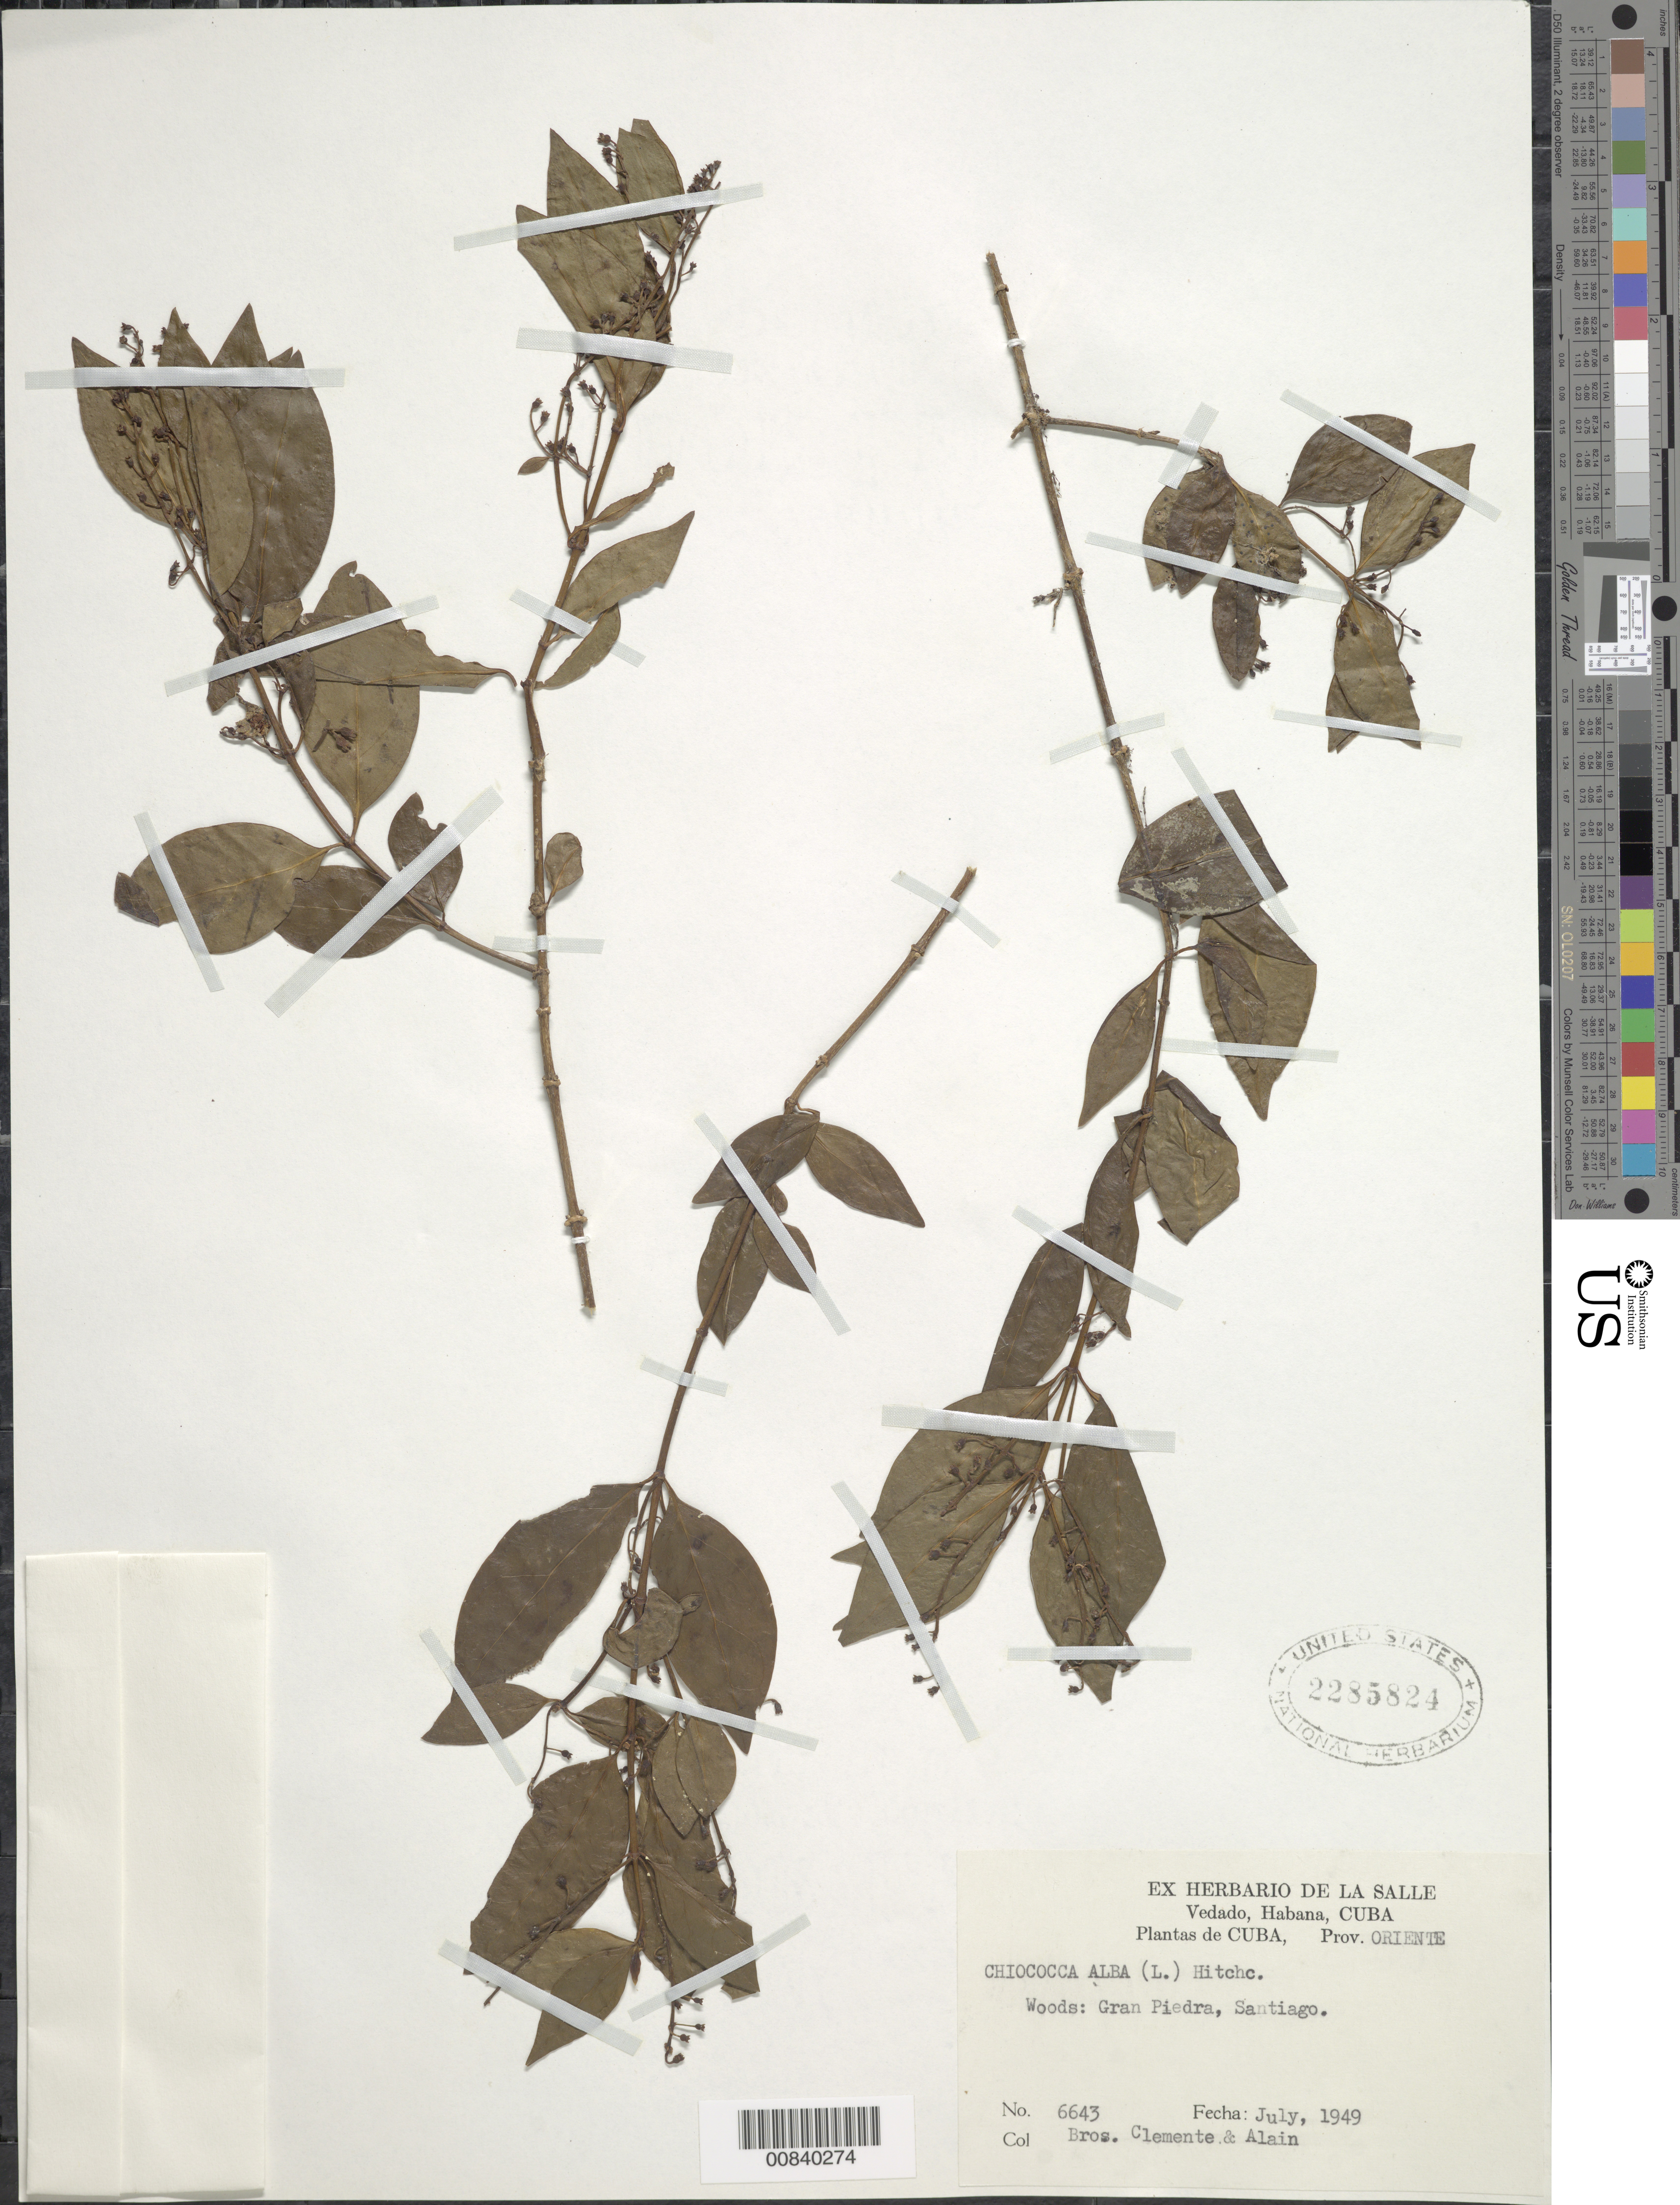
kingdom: Plantae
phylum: Tracheophyta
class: Magnoliopsida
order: Gentianales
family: Rubiaceae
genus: Chiococca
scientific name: Chiococca alba subsp. alba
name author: (L.) Hitchc.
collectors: Bro. Clemente & A. H. Liogier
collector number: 6643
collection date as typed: Jul 1949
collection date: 1949-07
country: Cuba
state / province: Oriente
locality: Gran Piedra, Santiago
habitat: Woods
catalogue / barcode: US 2285824